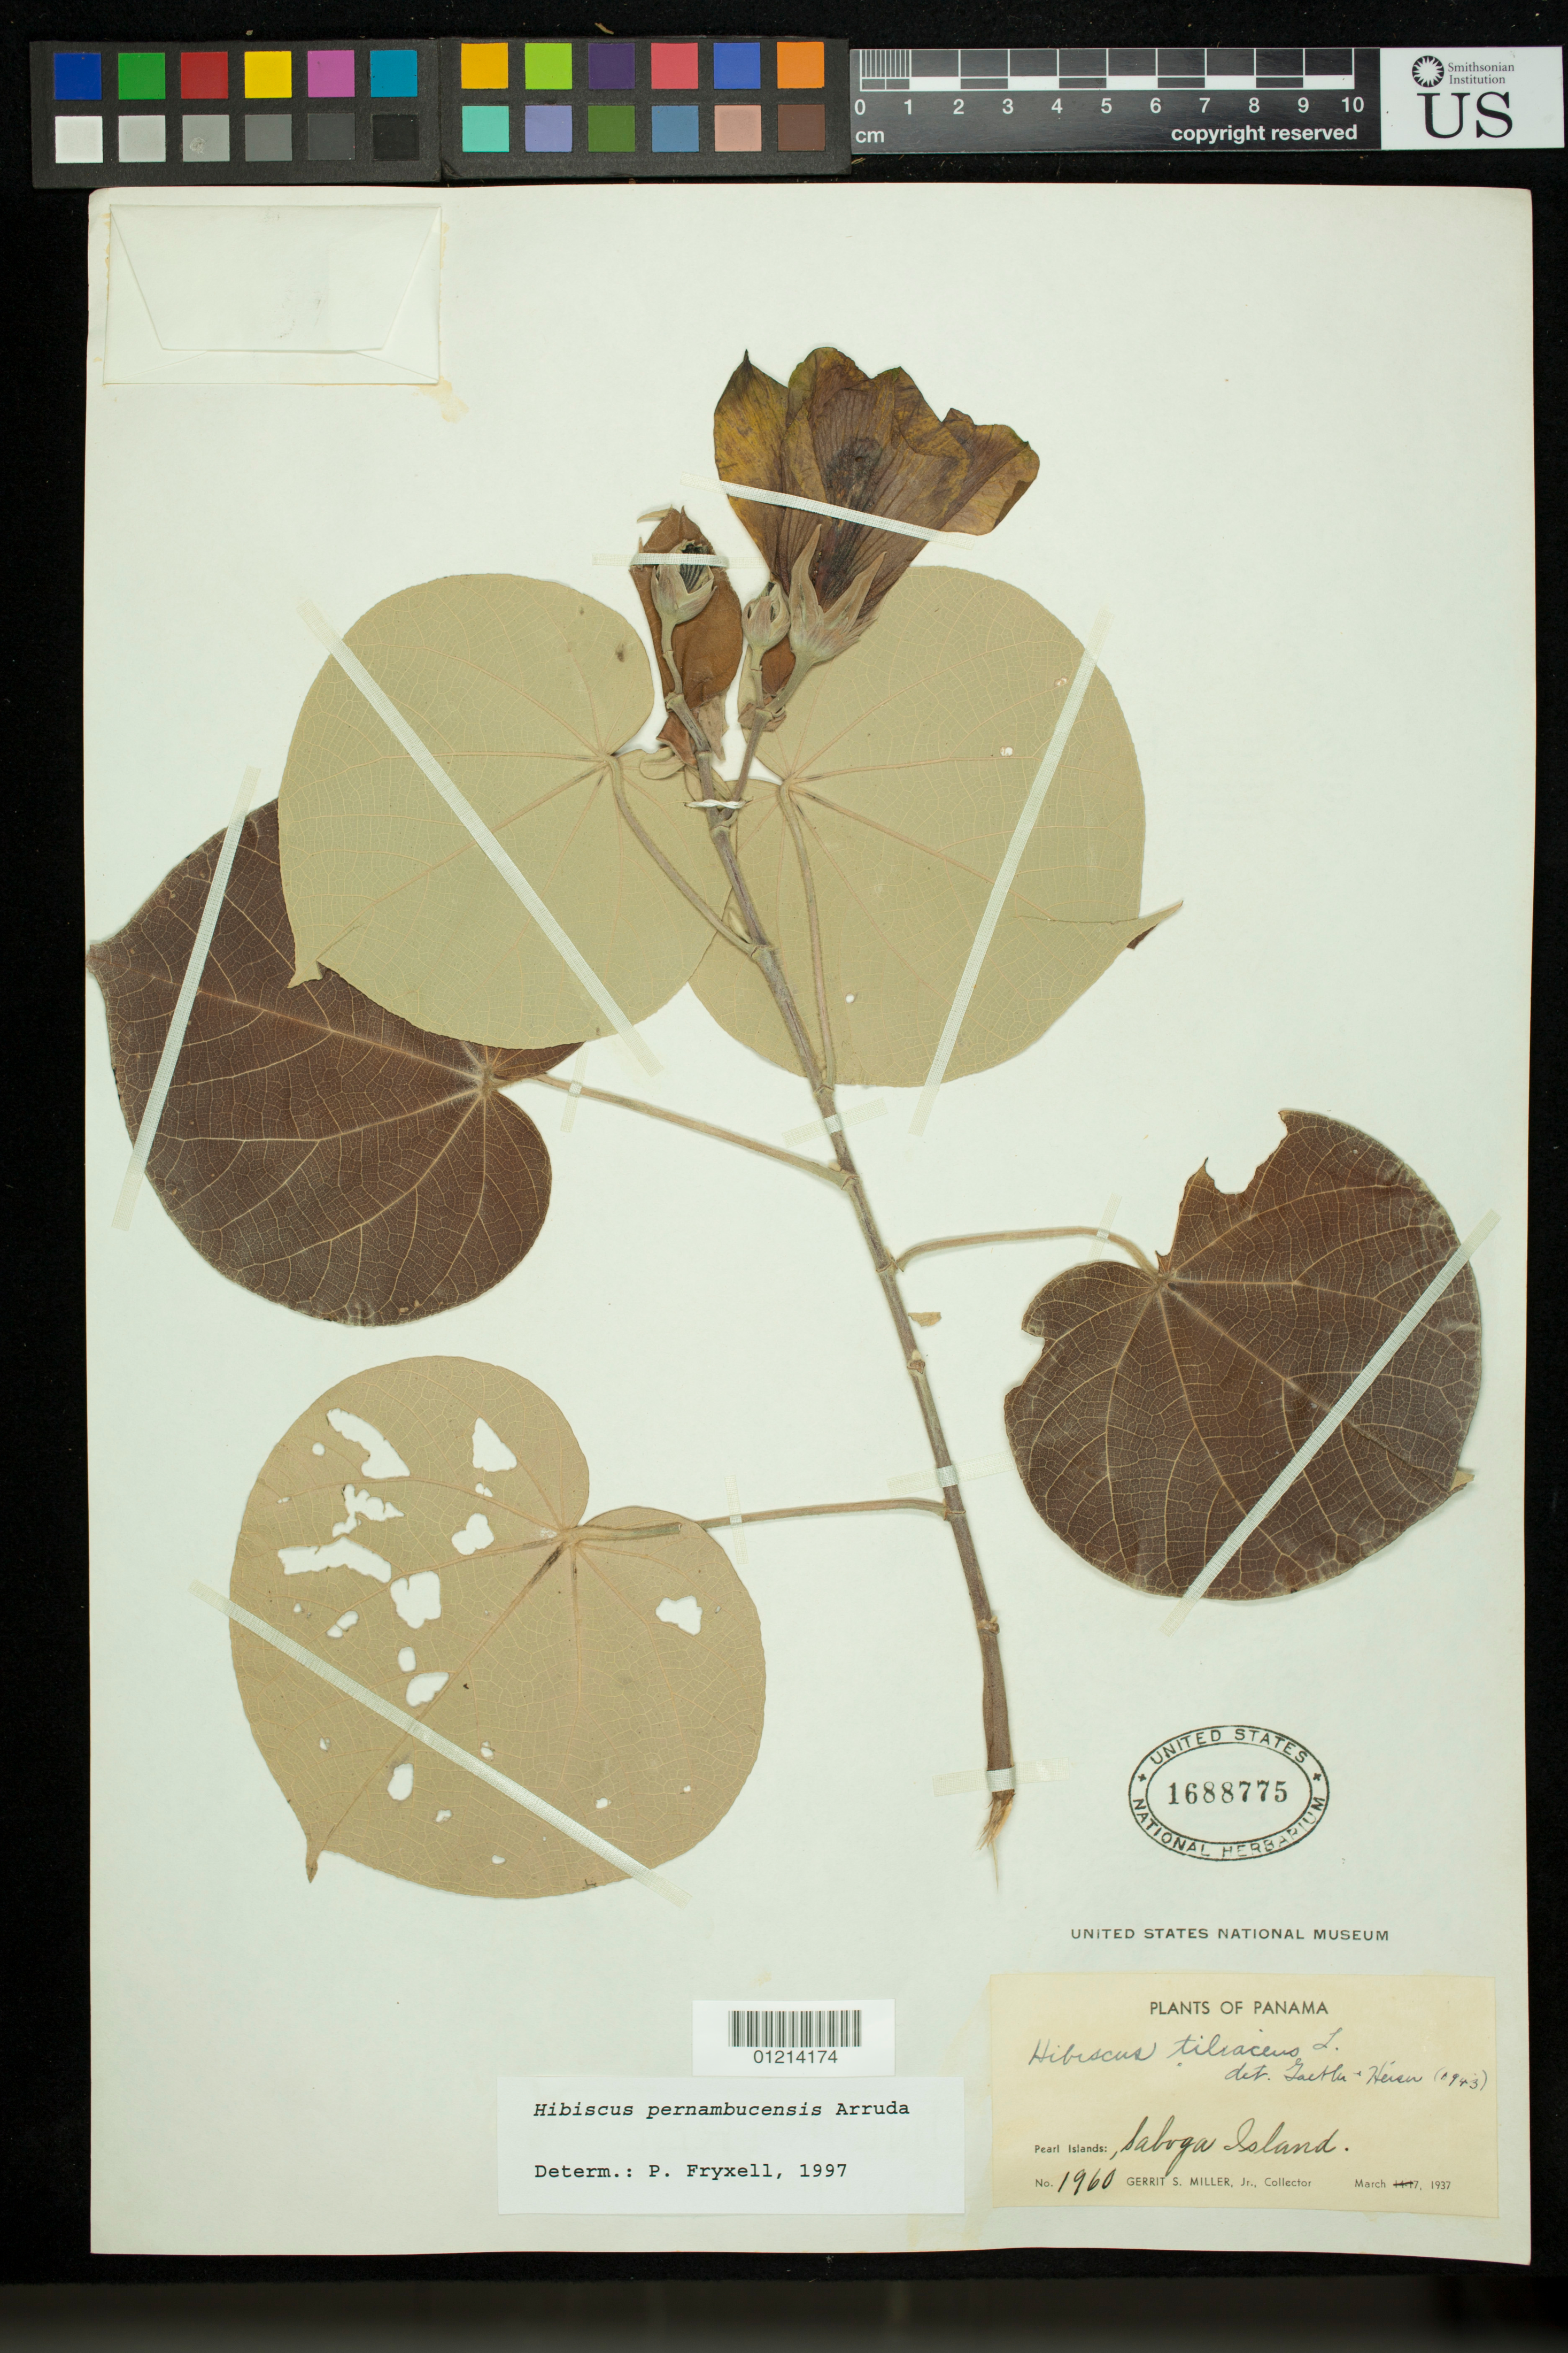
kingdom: Plantae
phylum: Tracheophyta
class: Magnoliopsida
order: Malvales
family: Malvaceae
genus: Talipariti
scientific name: Talipariti tiliaceum var. tiliaceum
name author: (L.) Fryxell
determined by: Dorr, Laurence J., Curator (BOT), Smithsonian Institution - National Museum of Natural History (UNITED STATES)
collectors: G. S. Miller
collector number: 1960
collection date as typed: Mar 1937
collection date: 1937-03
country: Panama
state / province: Panamá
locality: Pearl Islands: Saboga Island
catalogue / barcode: US 1688775